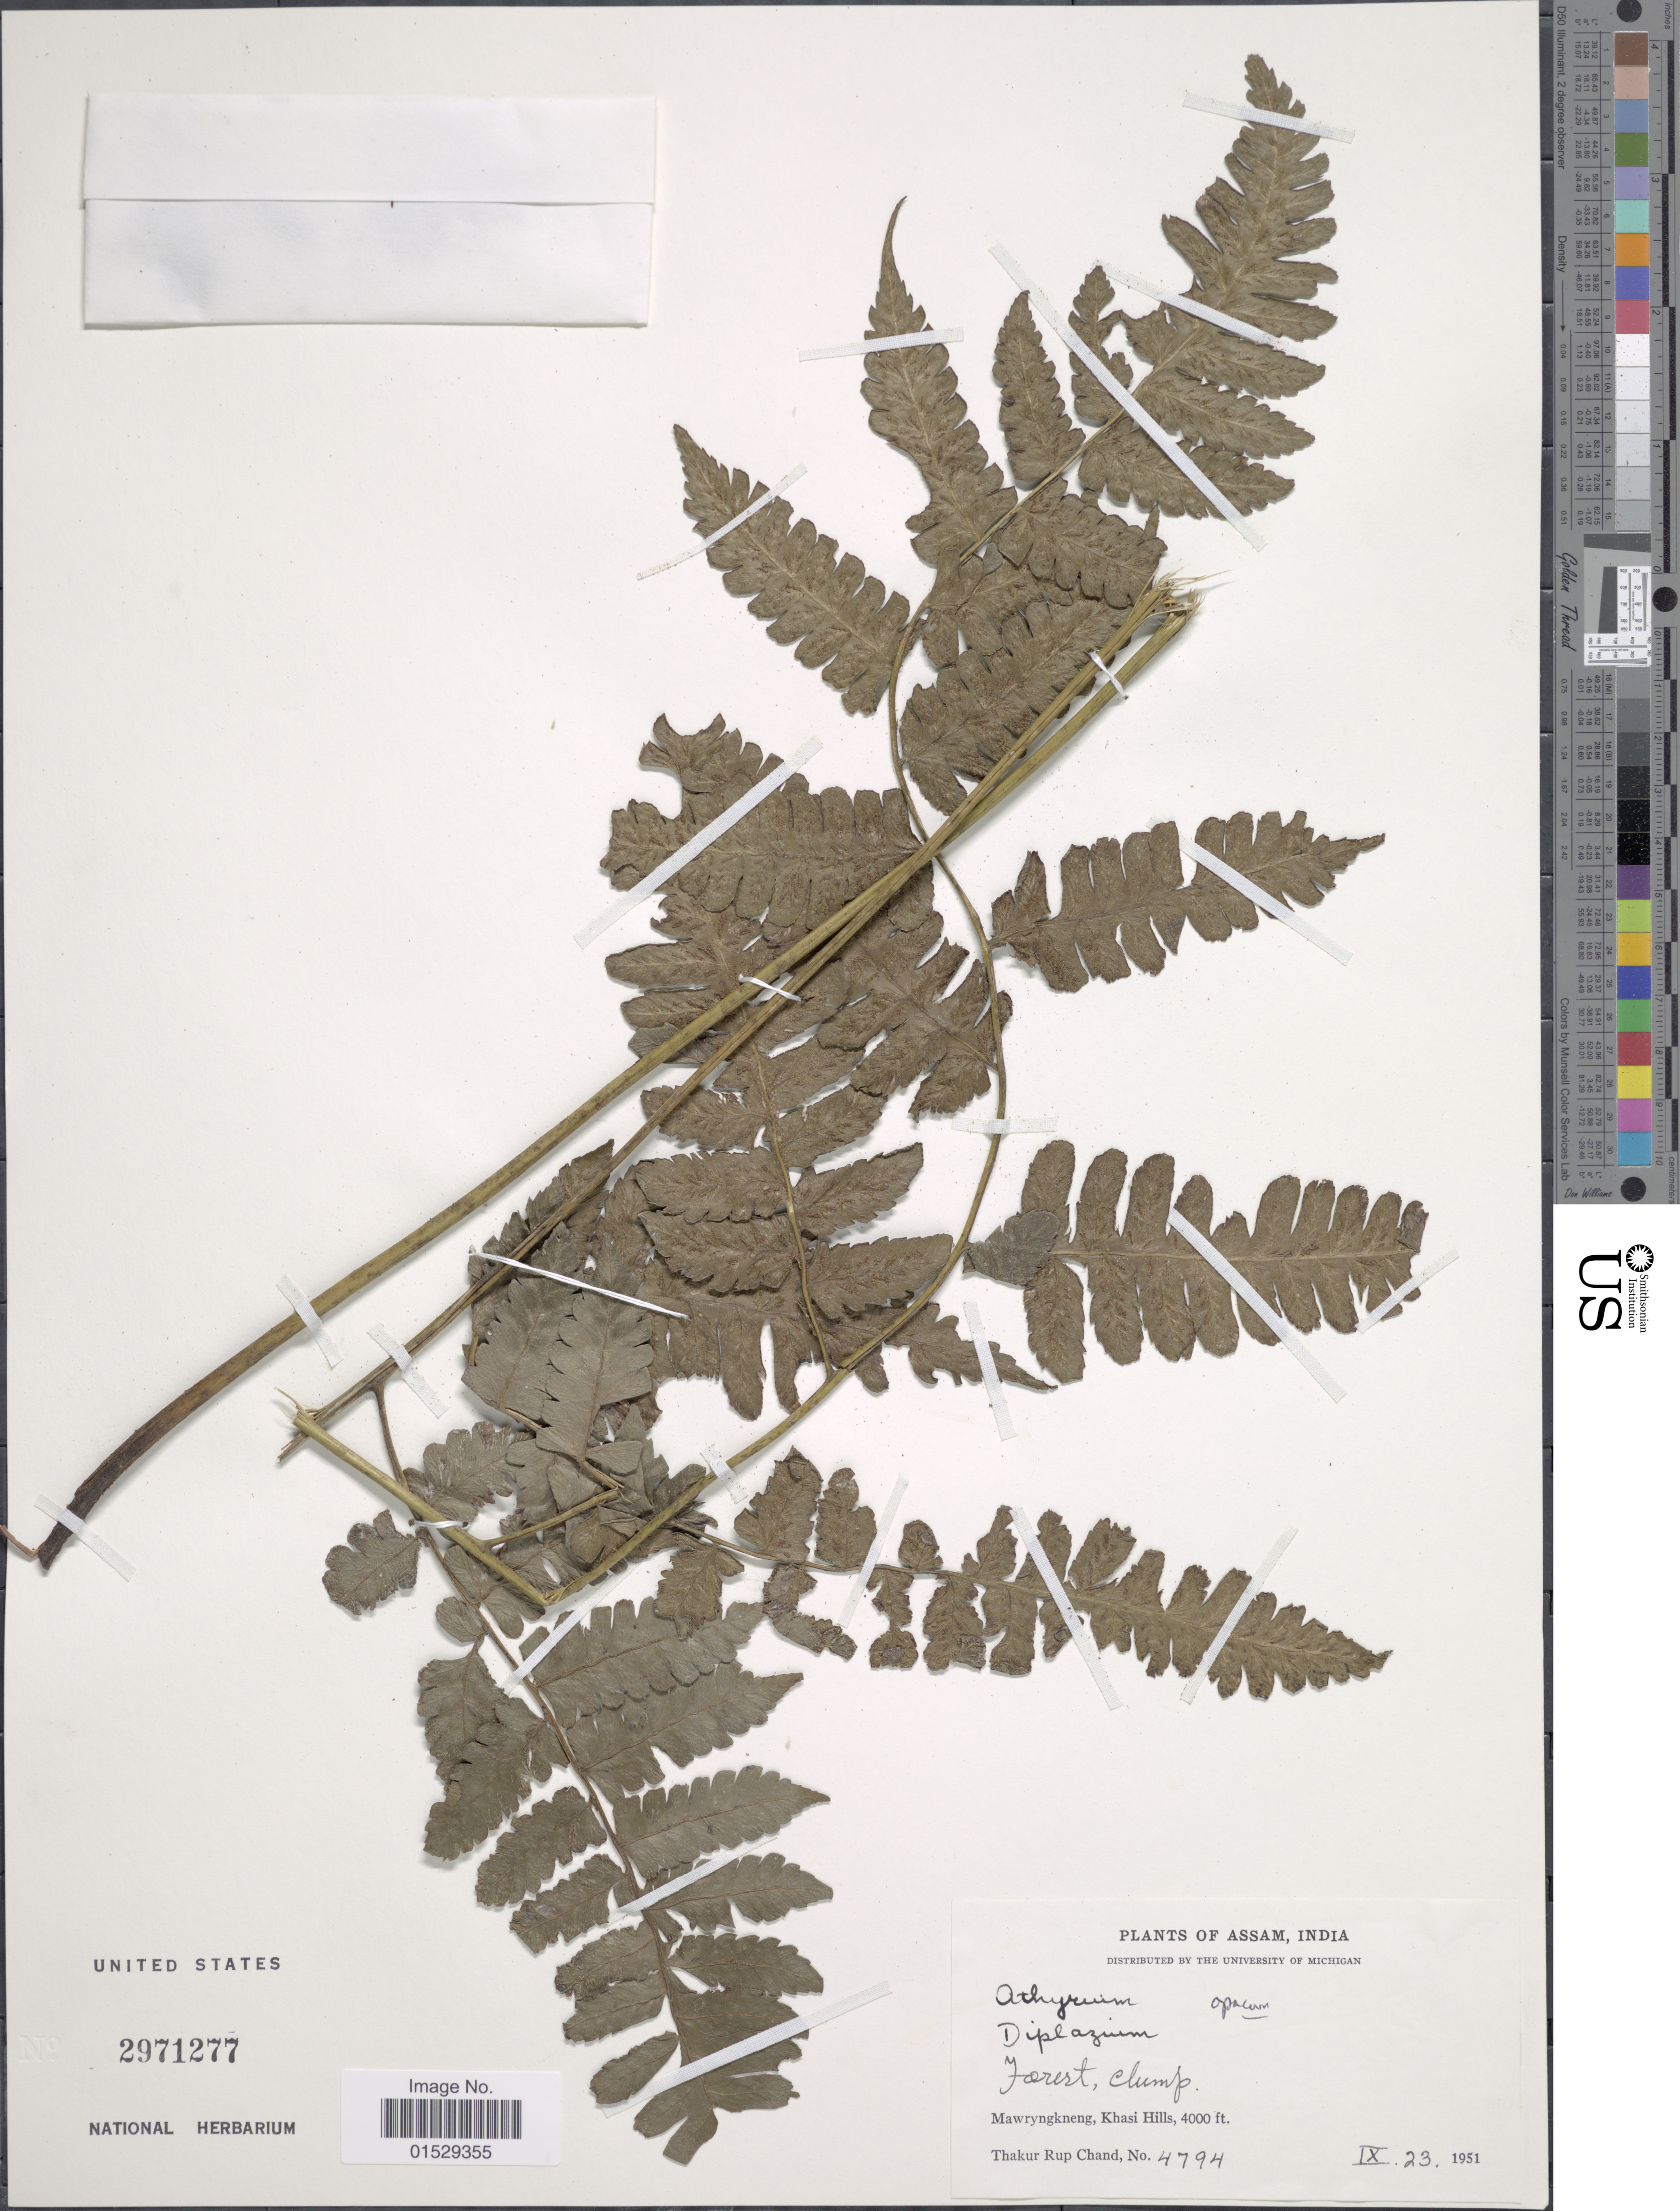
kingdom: Plantae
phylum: Tracheophyta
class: Polypodiopsida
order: Polypodiales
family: Athyriaceae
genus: Cornopteris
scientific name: Cornopteris opaca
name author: (D. Don) Tagawa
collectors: T. R. Chand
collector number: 4794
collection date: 1951-09-23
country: India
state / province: Meghalaya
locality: Mawryngkneng, Khasi Hills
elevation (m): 1219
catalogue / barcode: US 2971277